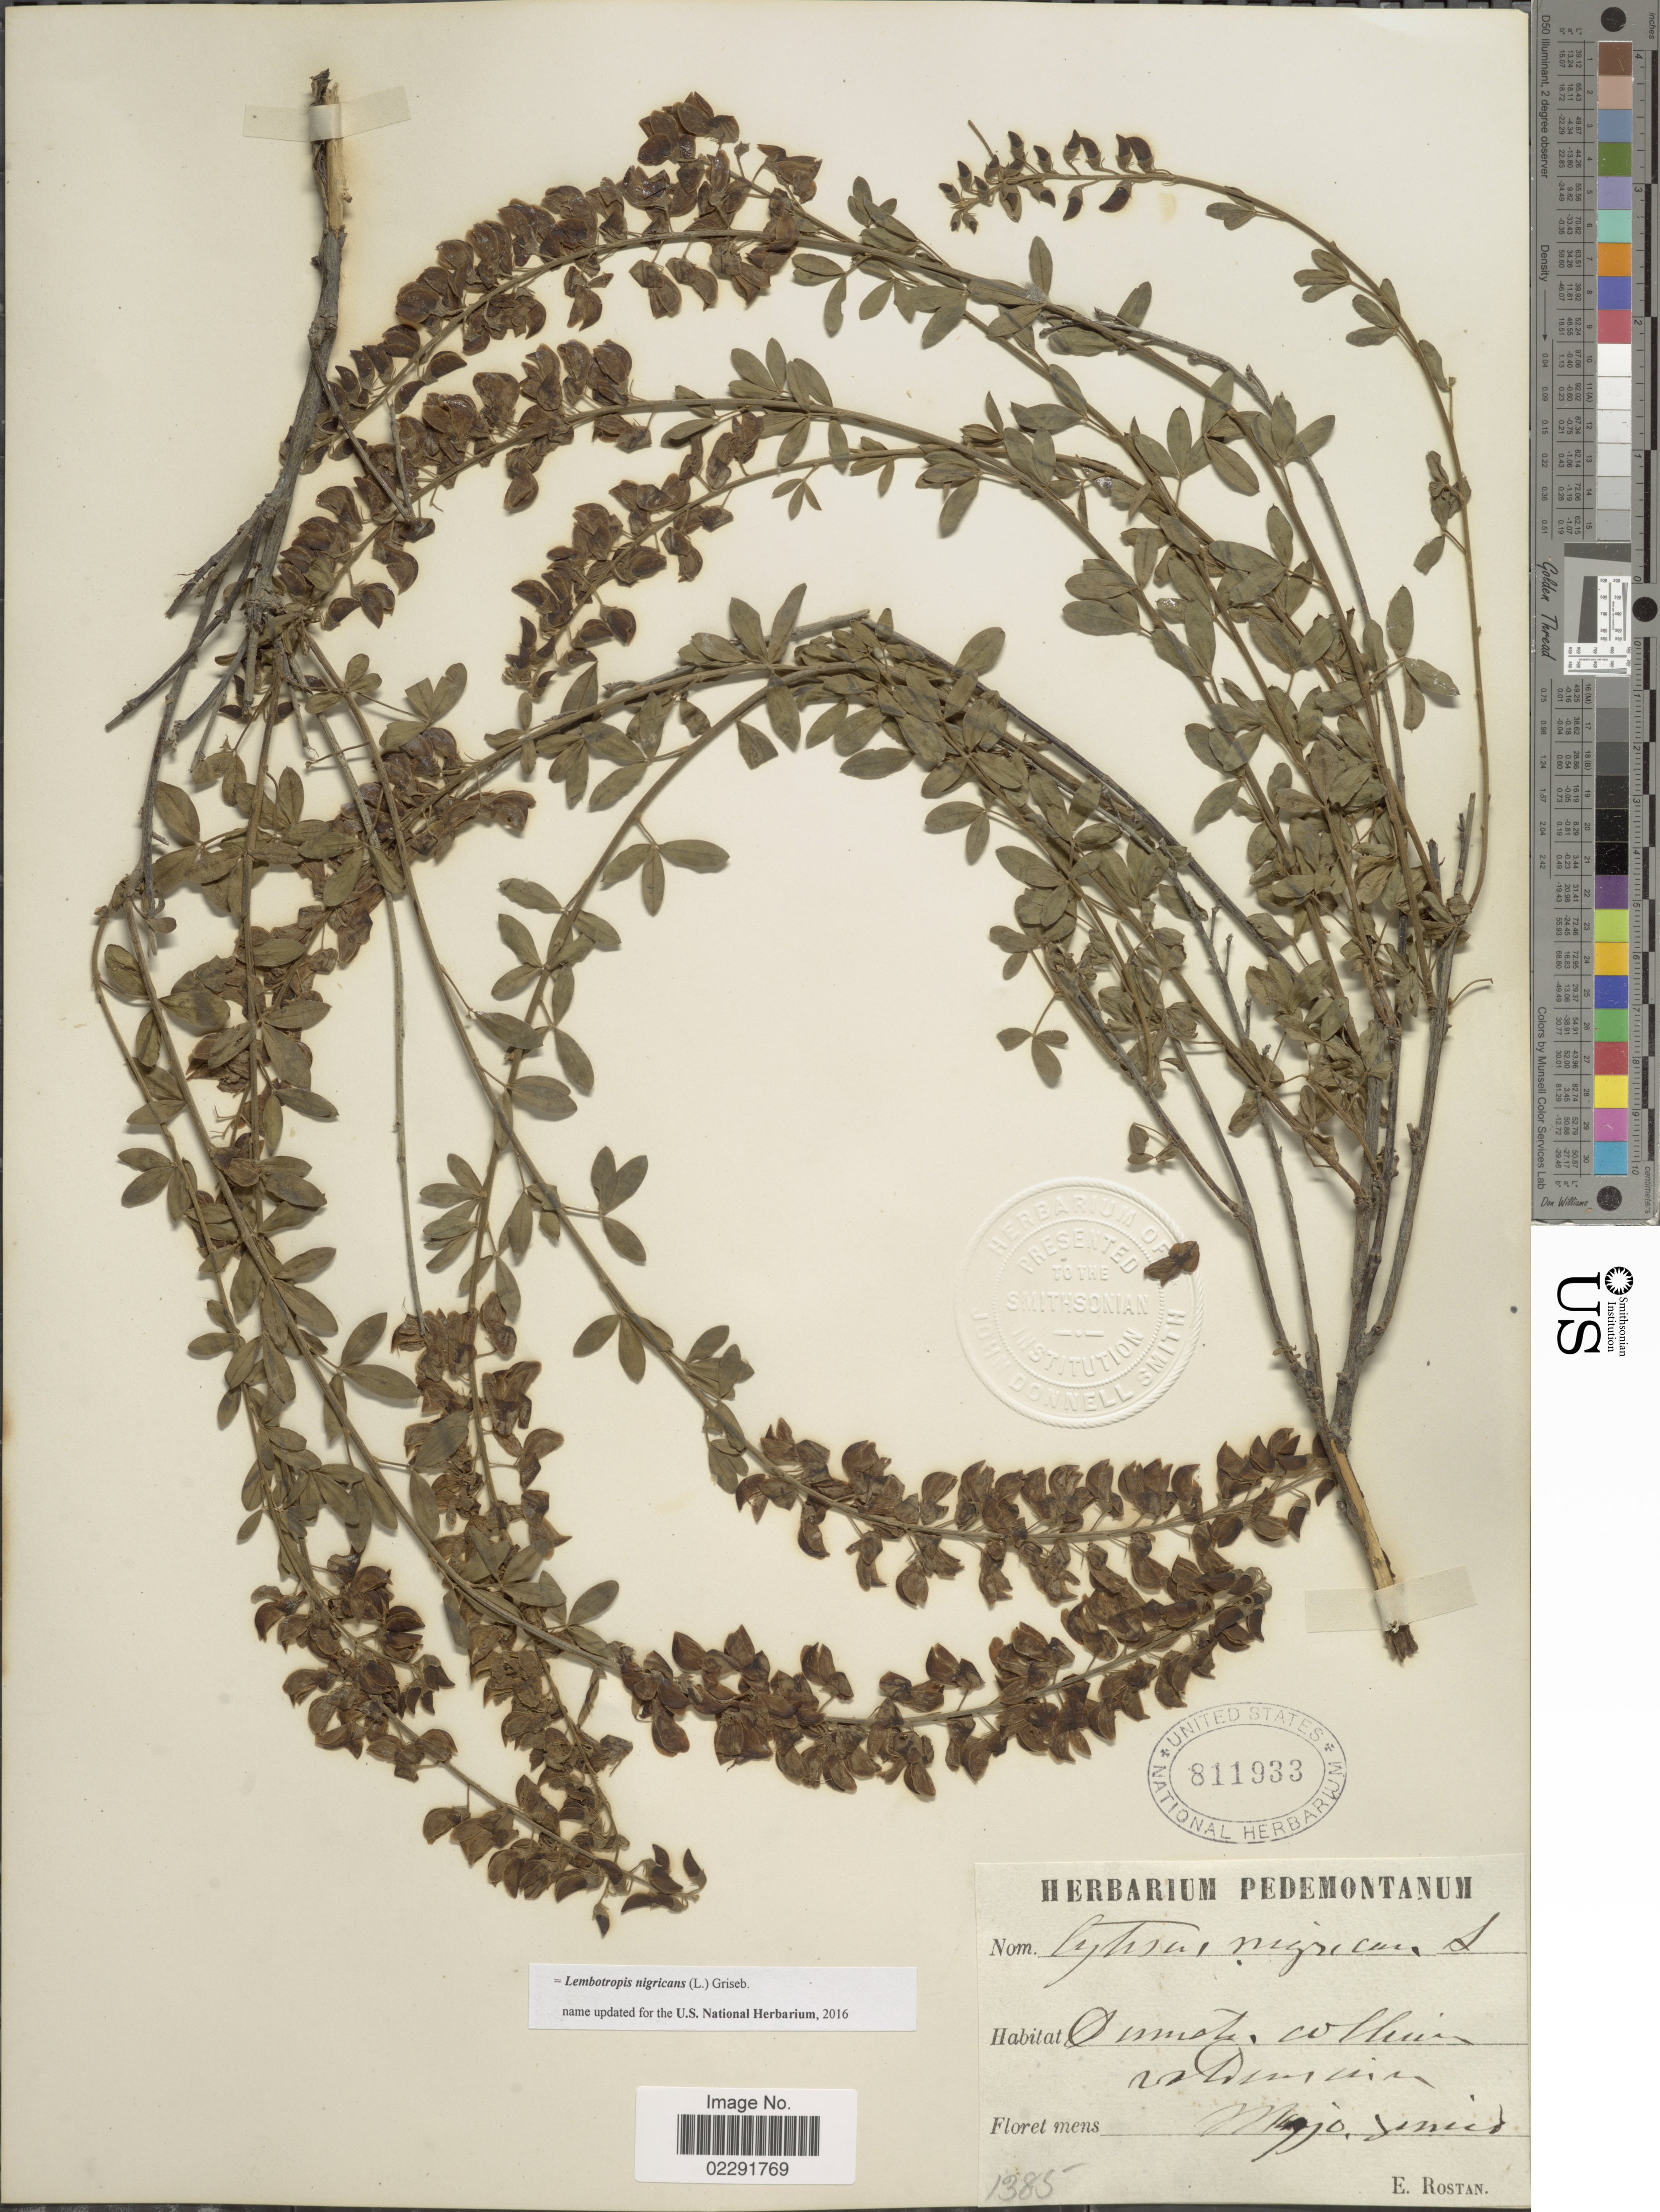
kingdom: Plantae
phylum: Tracheophyta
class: Magnoliopsida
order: Fabales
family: Fabaceae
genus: Lembotropis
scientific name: Lembotropis nigricans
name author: (L.) Griseb.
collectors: E. Rostan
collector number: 1385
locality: Oumati, collins vaDunen. [interpreted]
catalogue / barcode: US 811933